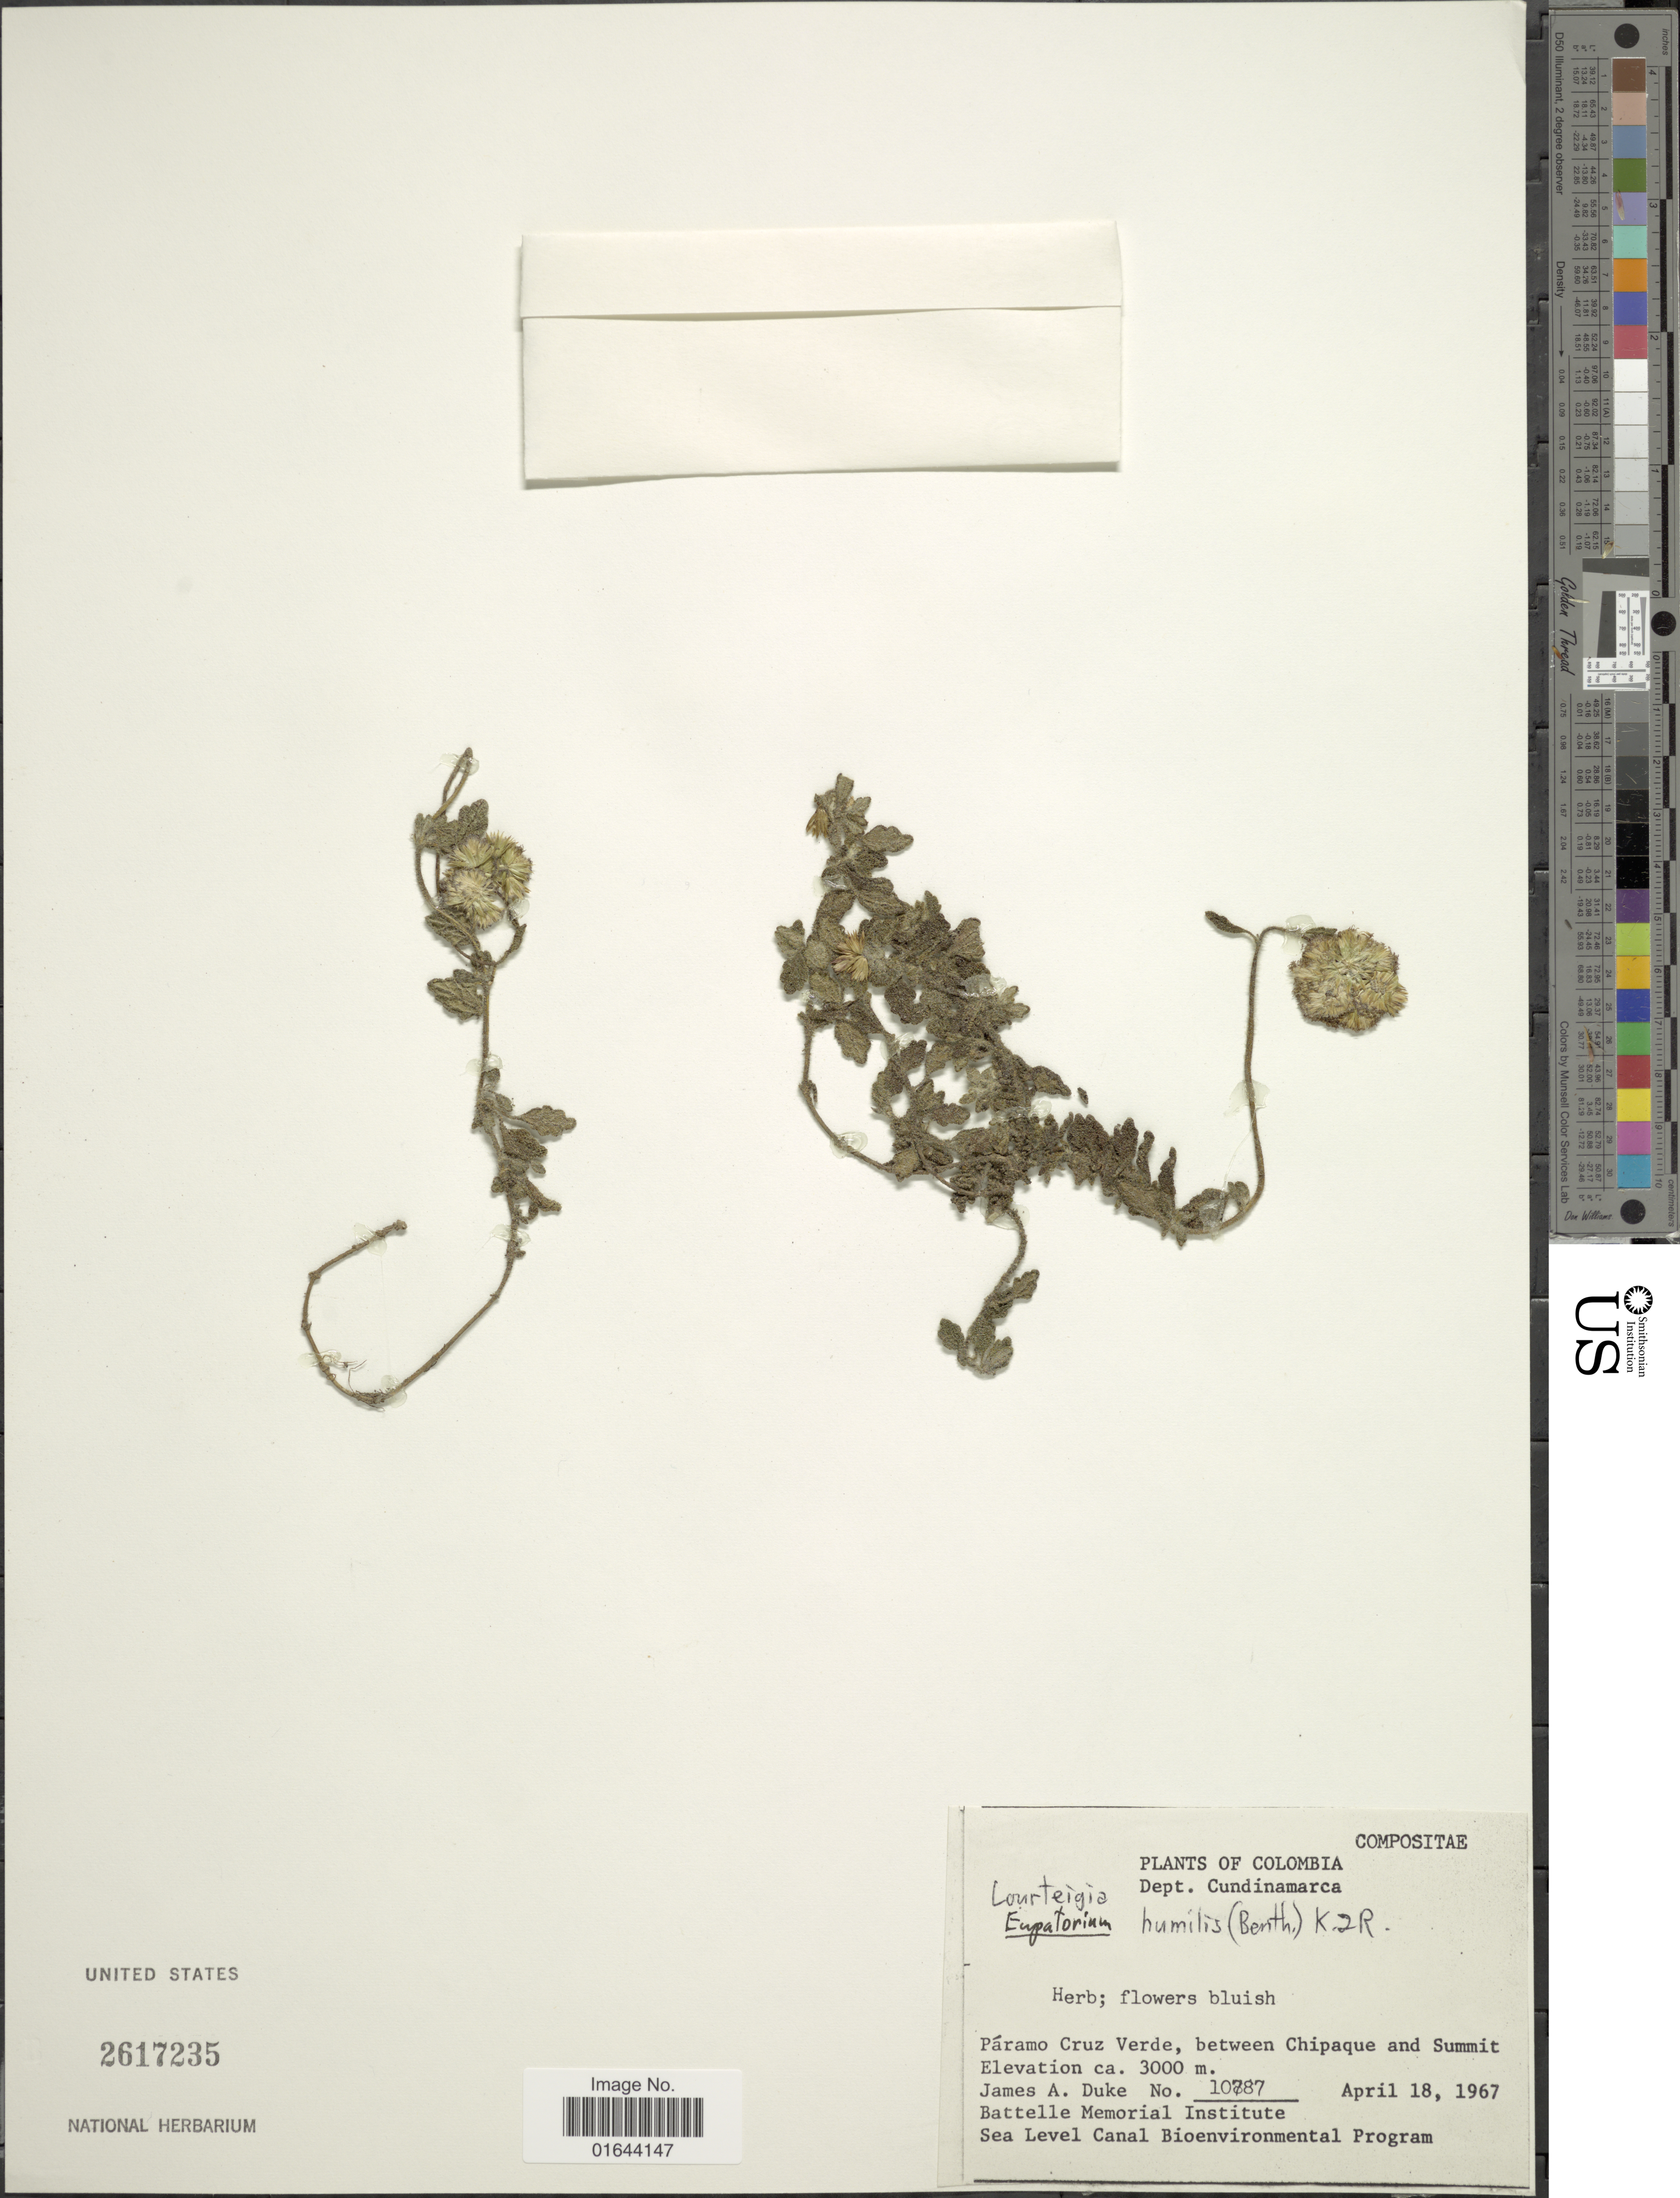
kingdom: Plantae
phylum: Tracheophyta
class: Magnoliopsida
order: Asterales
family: Asteraceae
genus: Lourteigia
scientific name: Lourteigia humilis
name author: (Benth.) R.M. King & H. Rob.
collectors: J. A. Duke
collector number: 10787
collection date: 1967-04-18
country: Colombia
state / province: Cundinamarca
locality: Colombia, Dept. Cundinamarca, Paramo Cruz Verde, between Chipaque and Summit.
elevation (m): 3000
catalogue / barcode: US 2617235